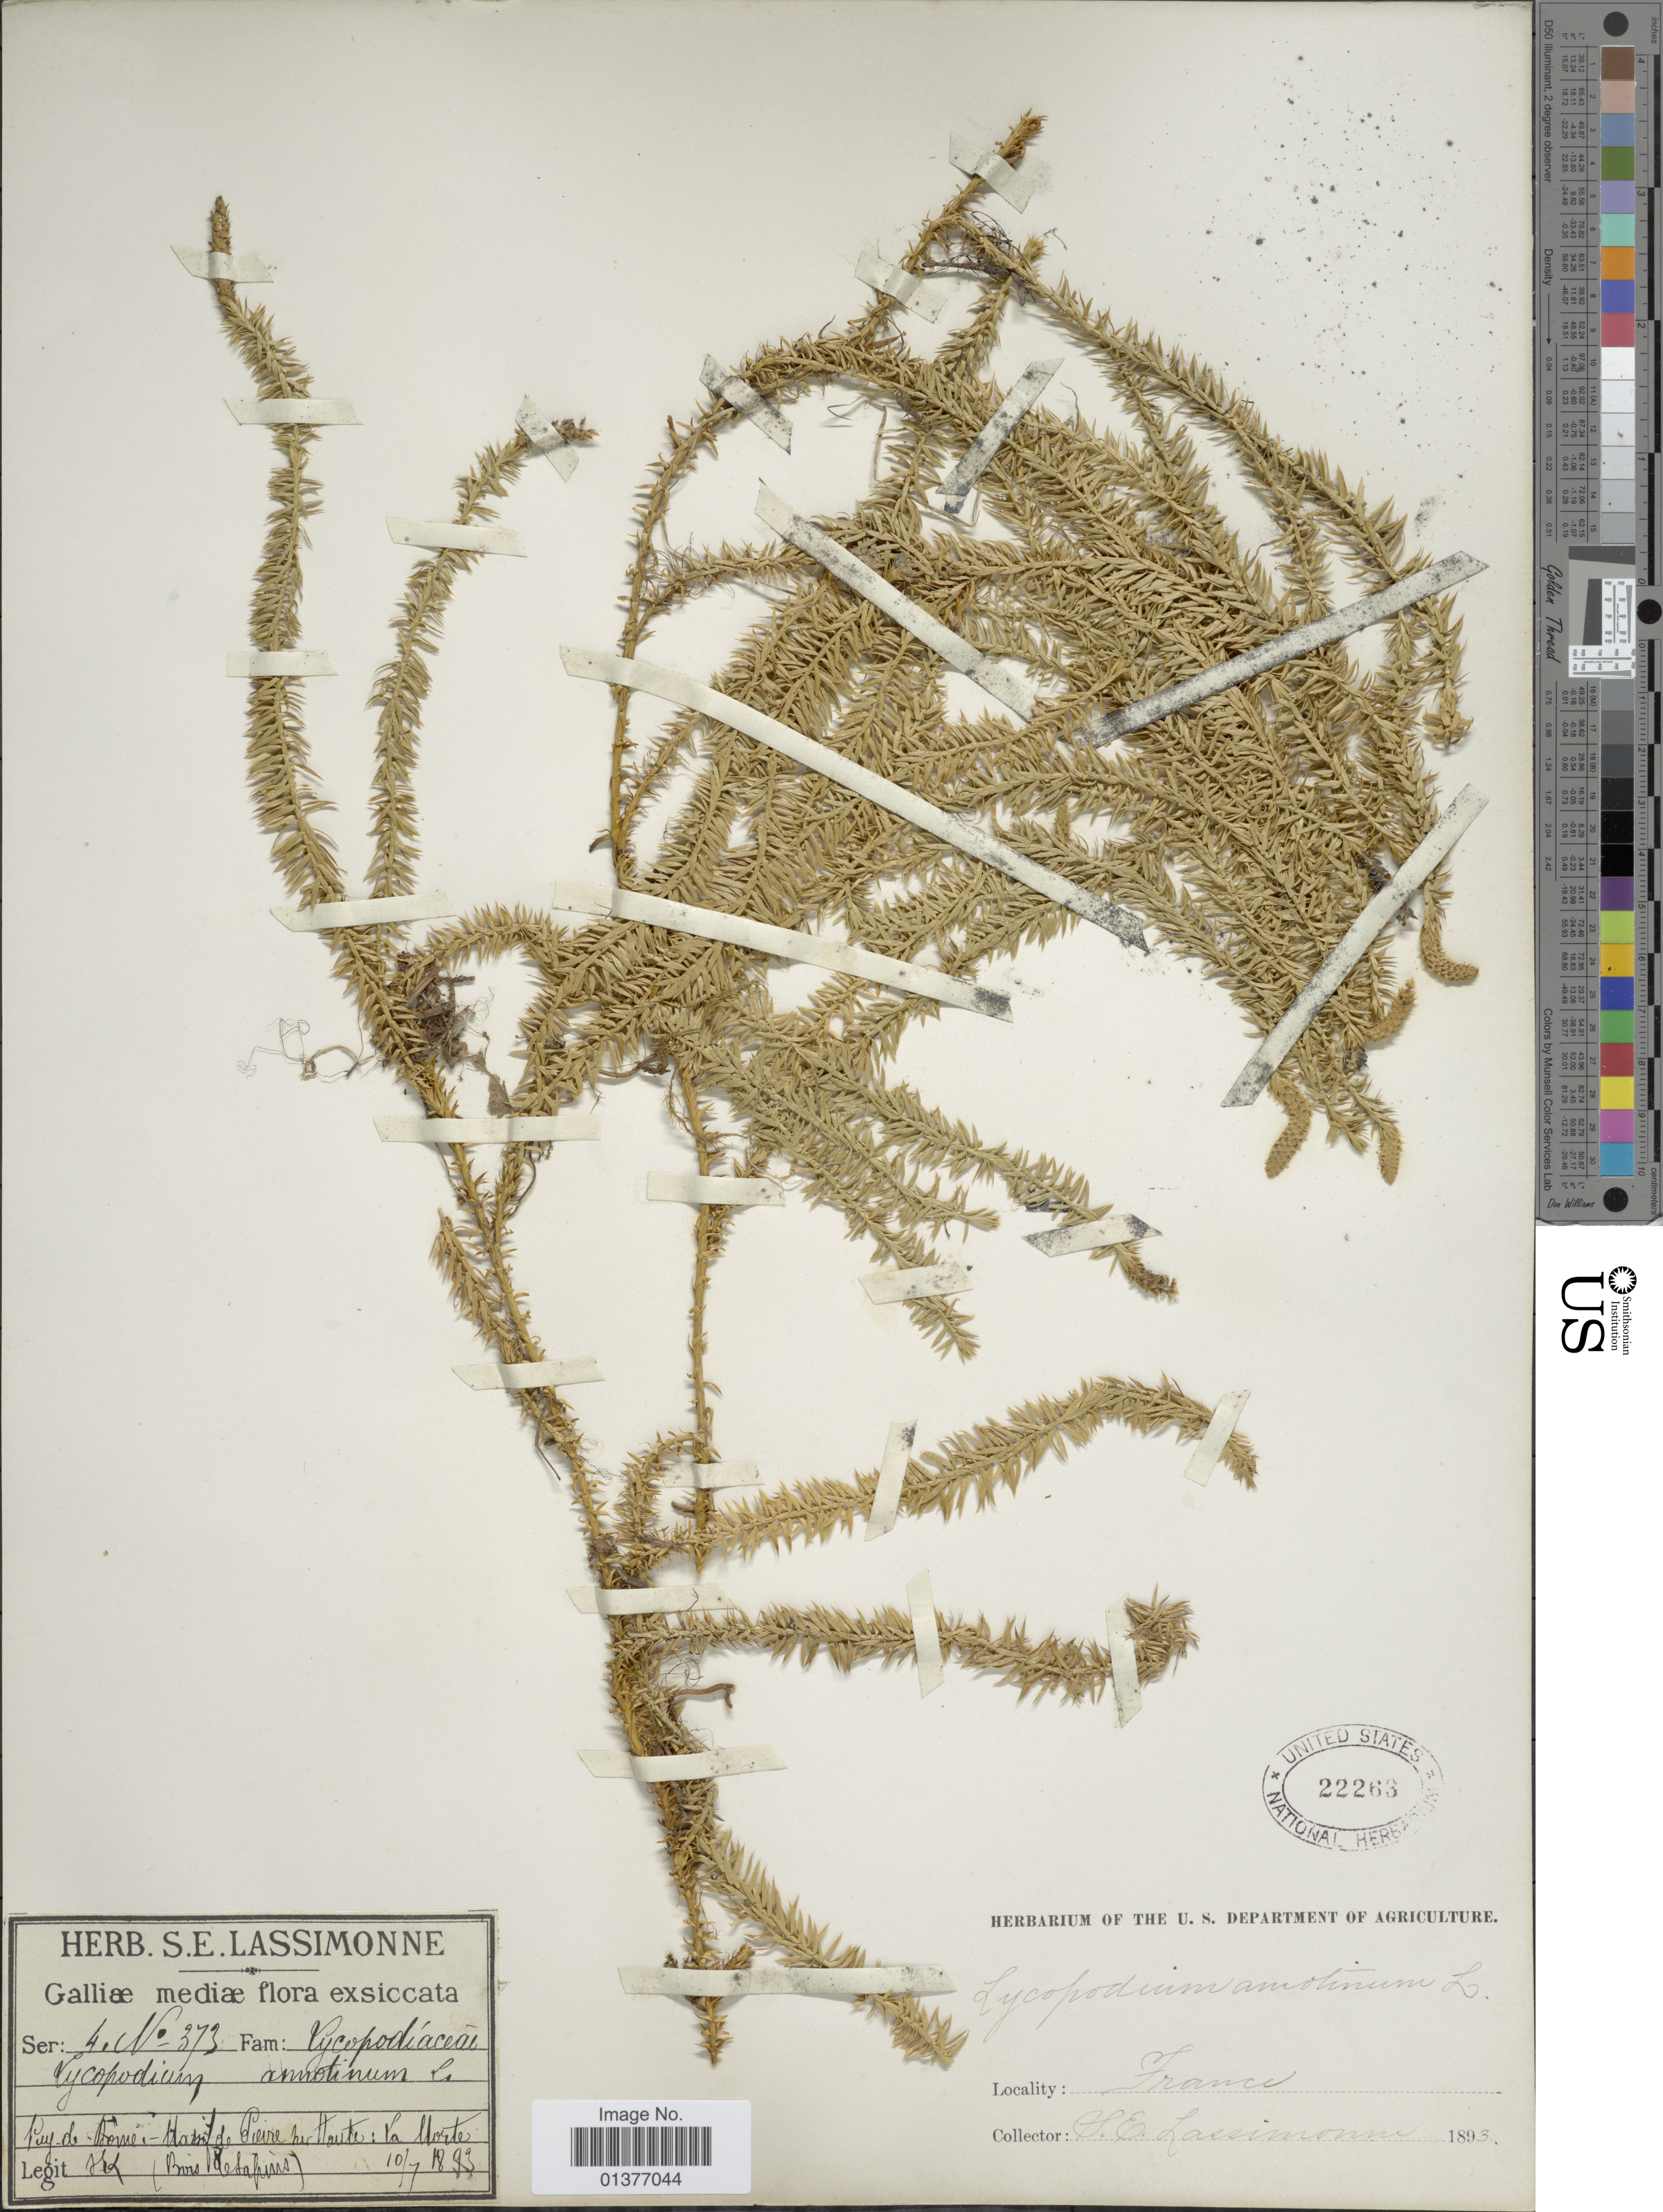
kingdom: Plantae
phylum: Tracheophyta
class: Lycopodiopsida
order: Lycopodiales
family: Lycopodiaceae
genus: Spinulum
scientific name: Spinulum annotinum subsp. annotinum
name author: (L.) A. Haines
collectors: S. Lassimonne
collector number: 373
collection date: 1893-07-10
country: France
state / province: Auvergne-Rhône-Alpes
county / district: Puy-de-Dôme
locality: Puy-de-Dôme - Massif de Pierre sur Haute: La Morte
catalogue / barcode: US 22263